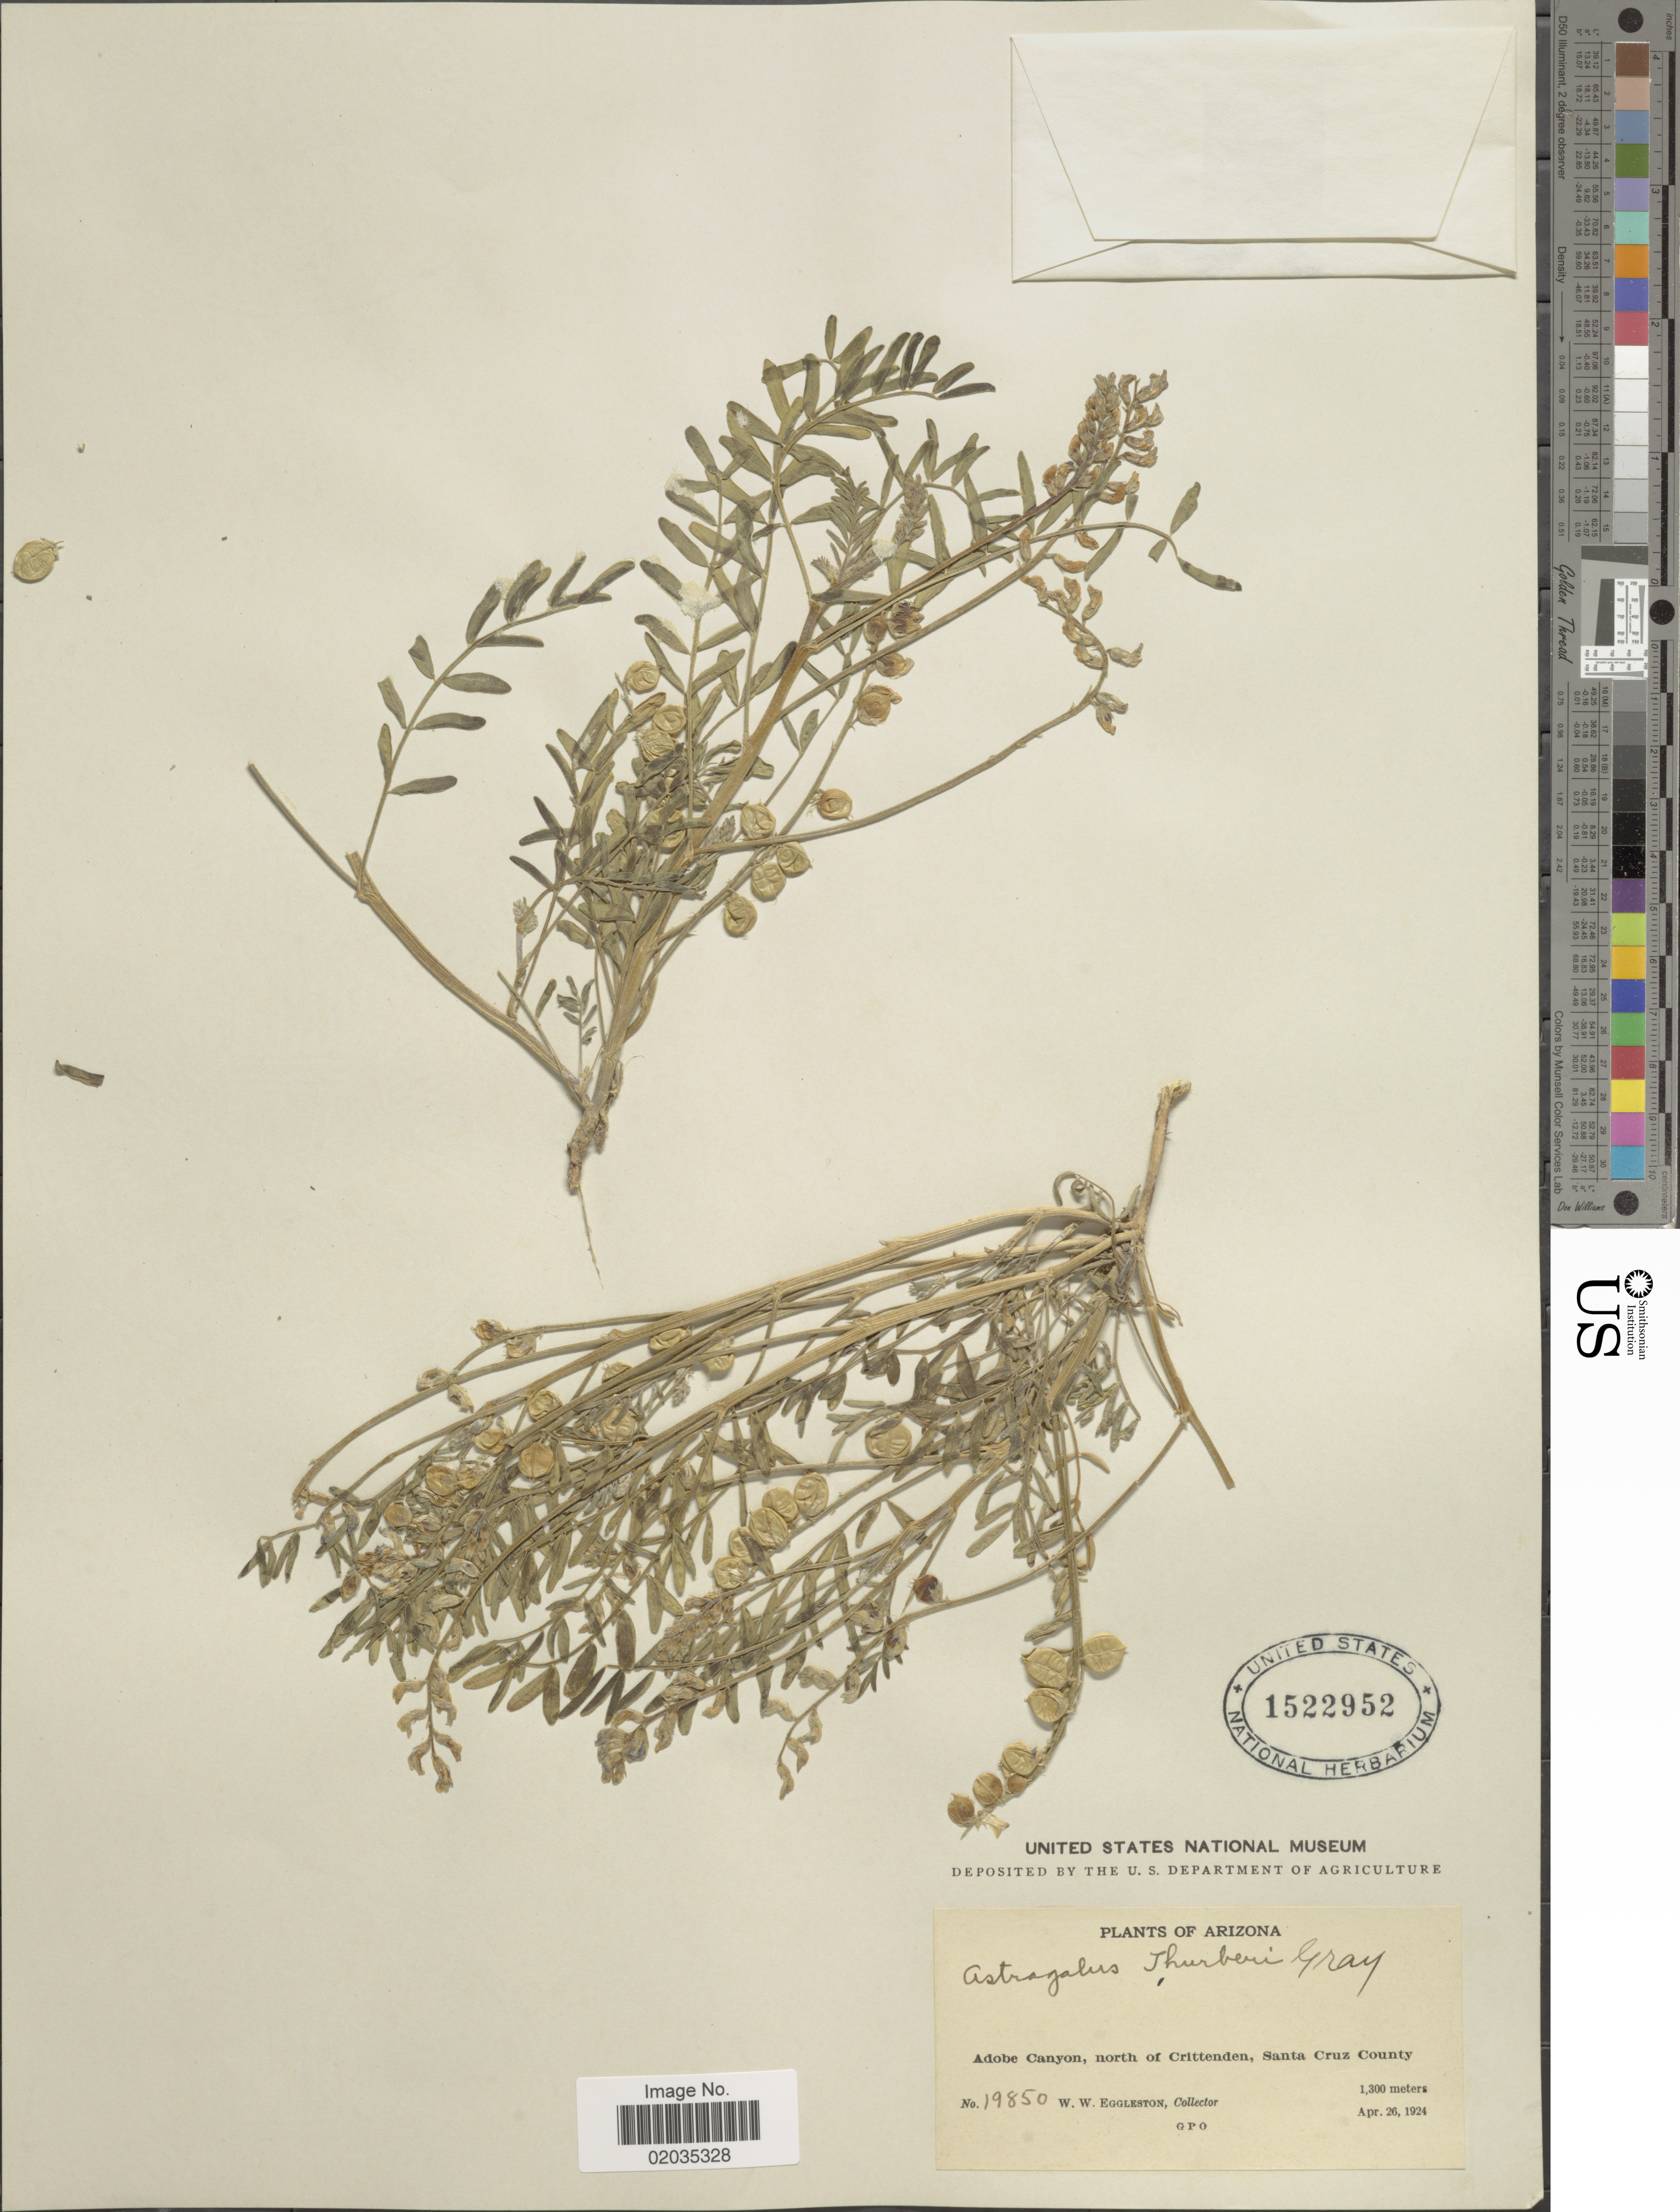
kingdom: Plantae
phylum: Tracheophyta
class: Magnoliopsida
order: Fabales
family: Fabaceae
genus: Astragalus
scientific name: Astragalus thurberi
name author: A. Gray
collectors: W. W. Eggleston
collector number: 19850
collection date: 1924-04-26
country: United States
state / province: Arizona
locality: Adobe Canyon, north of Crittenden, Santa Cruz County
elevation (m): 1300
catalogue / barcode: US 1522952